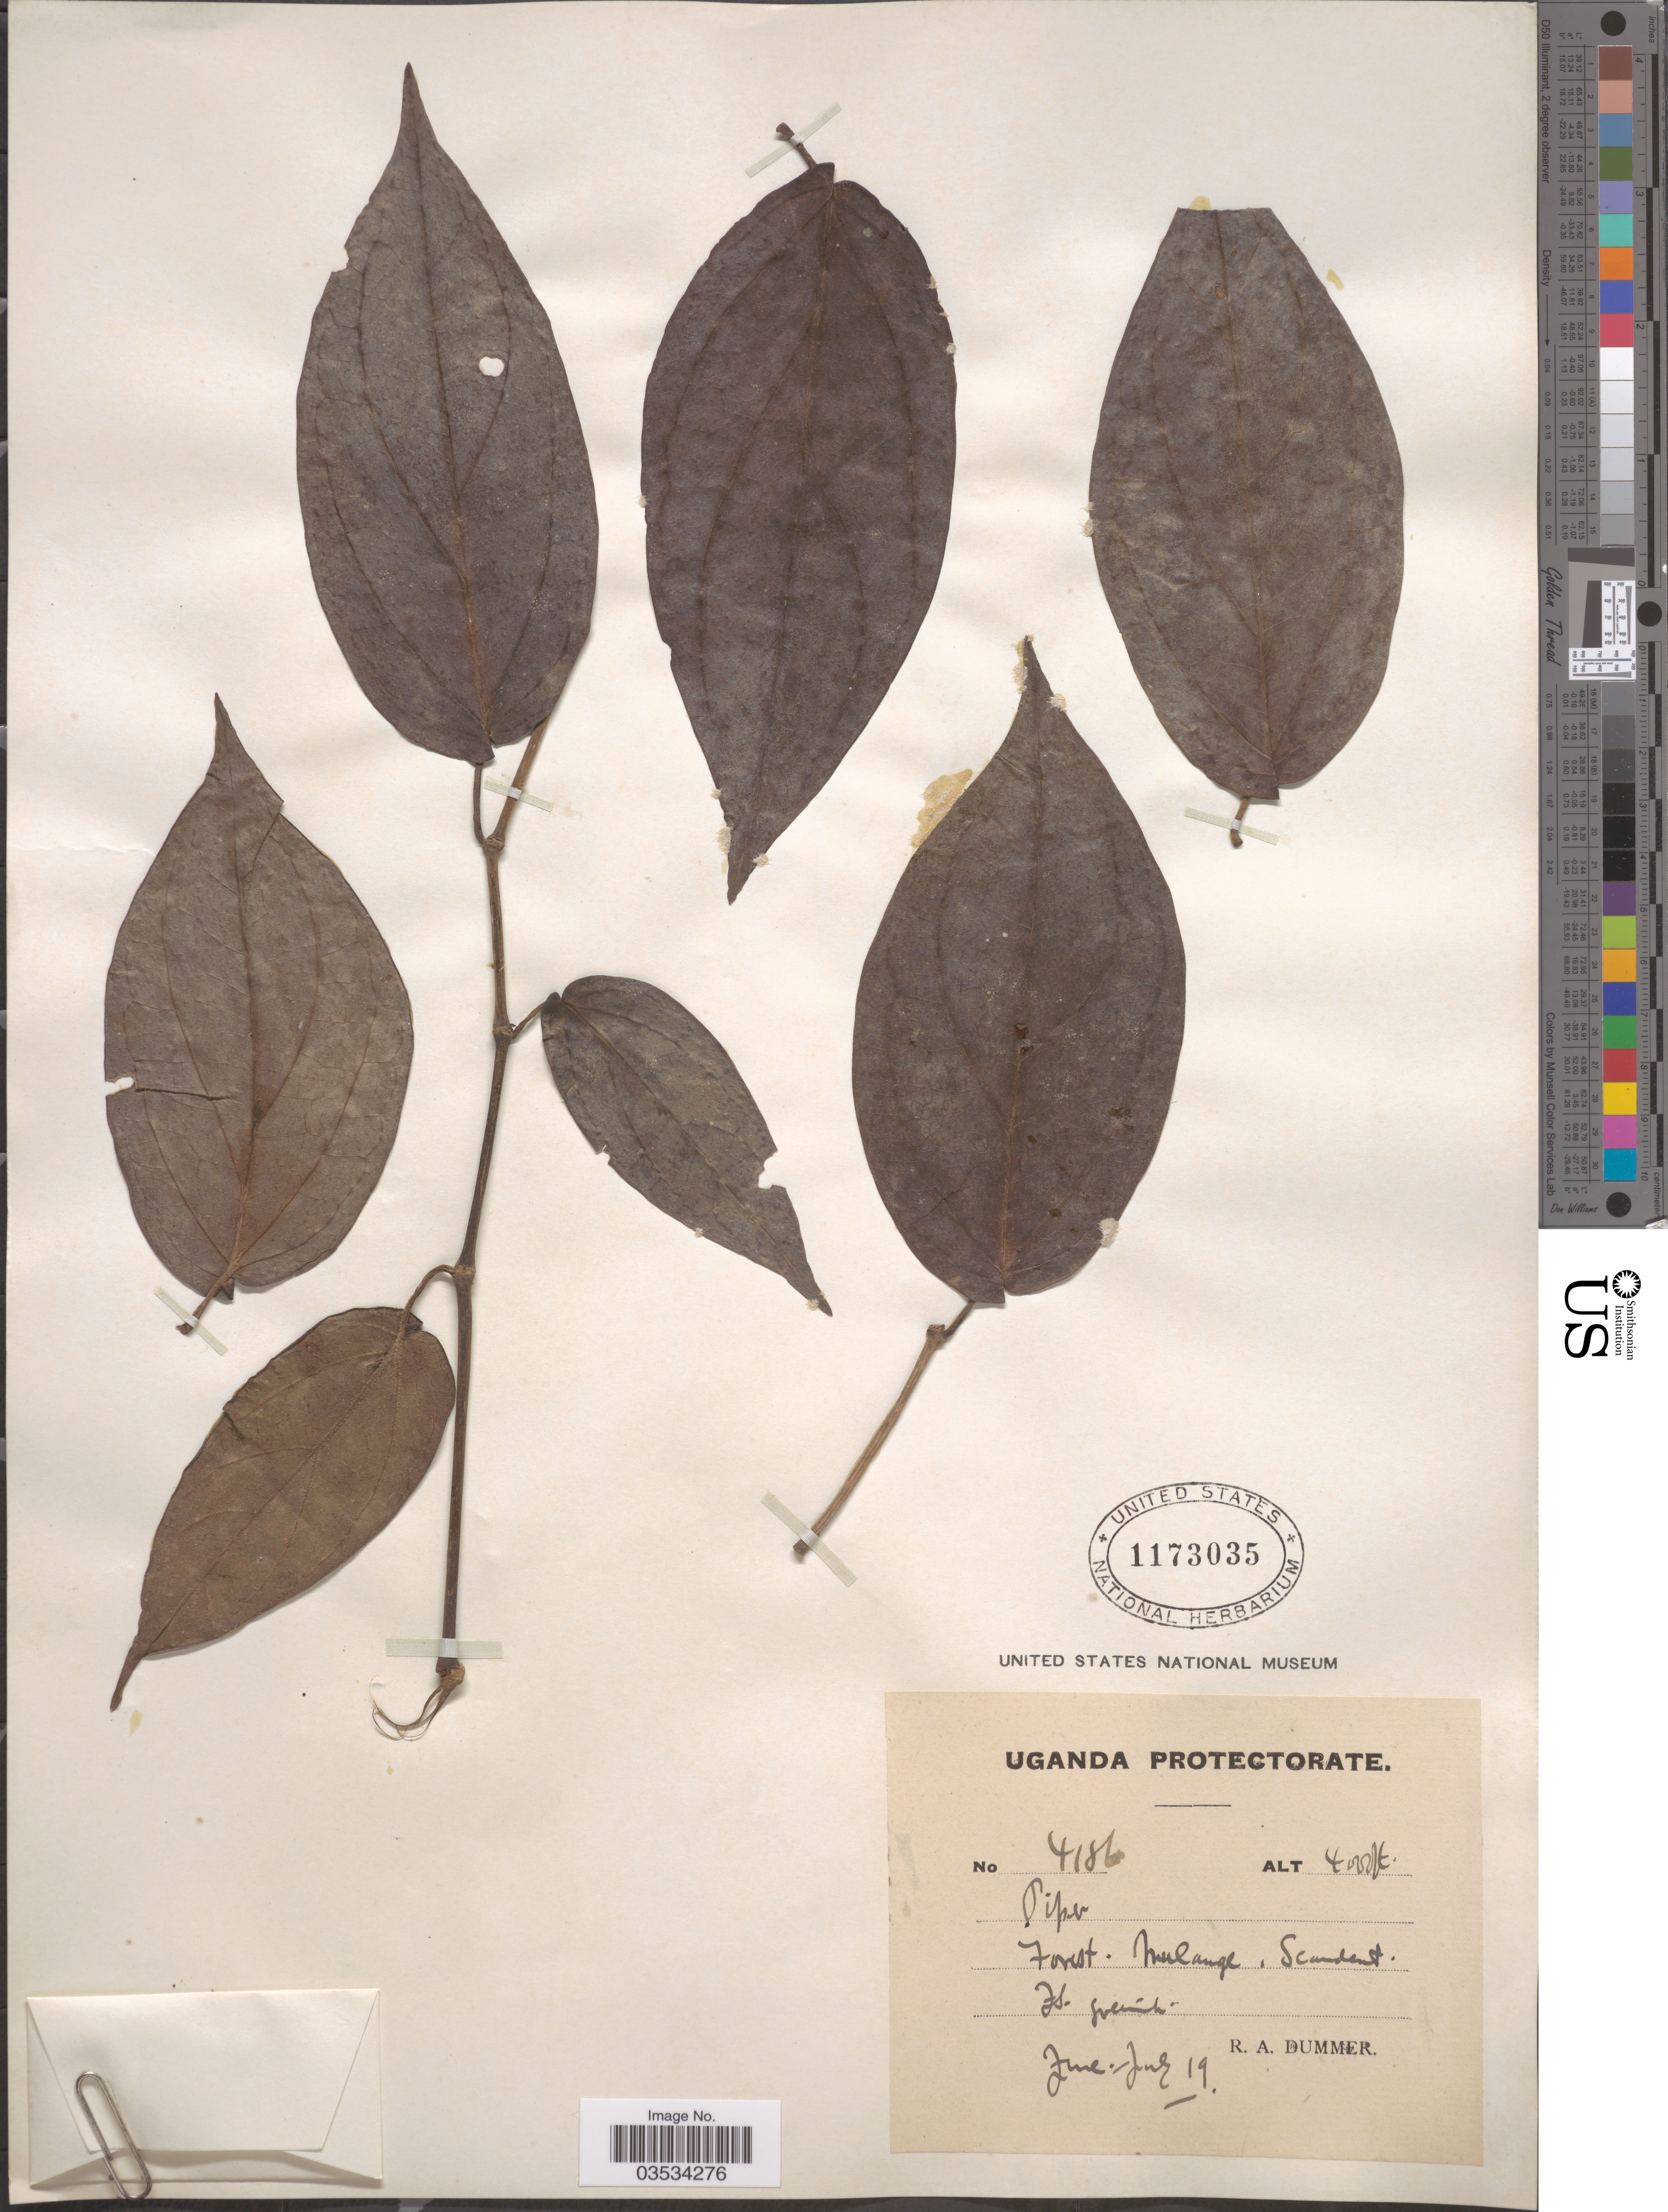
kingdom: Plantae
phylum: Tracheophyta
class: Magnoliopsida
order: Piperales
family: Piperaceae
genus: Piper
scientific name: Piper sp.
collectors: R. Dümmer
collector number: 4186*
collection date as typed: Transcribed d/m/y: /6/19 to /7/19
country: Uganda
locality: Uganda Protectorate.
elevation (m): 1219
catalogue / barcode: US 1173035